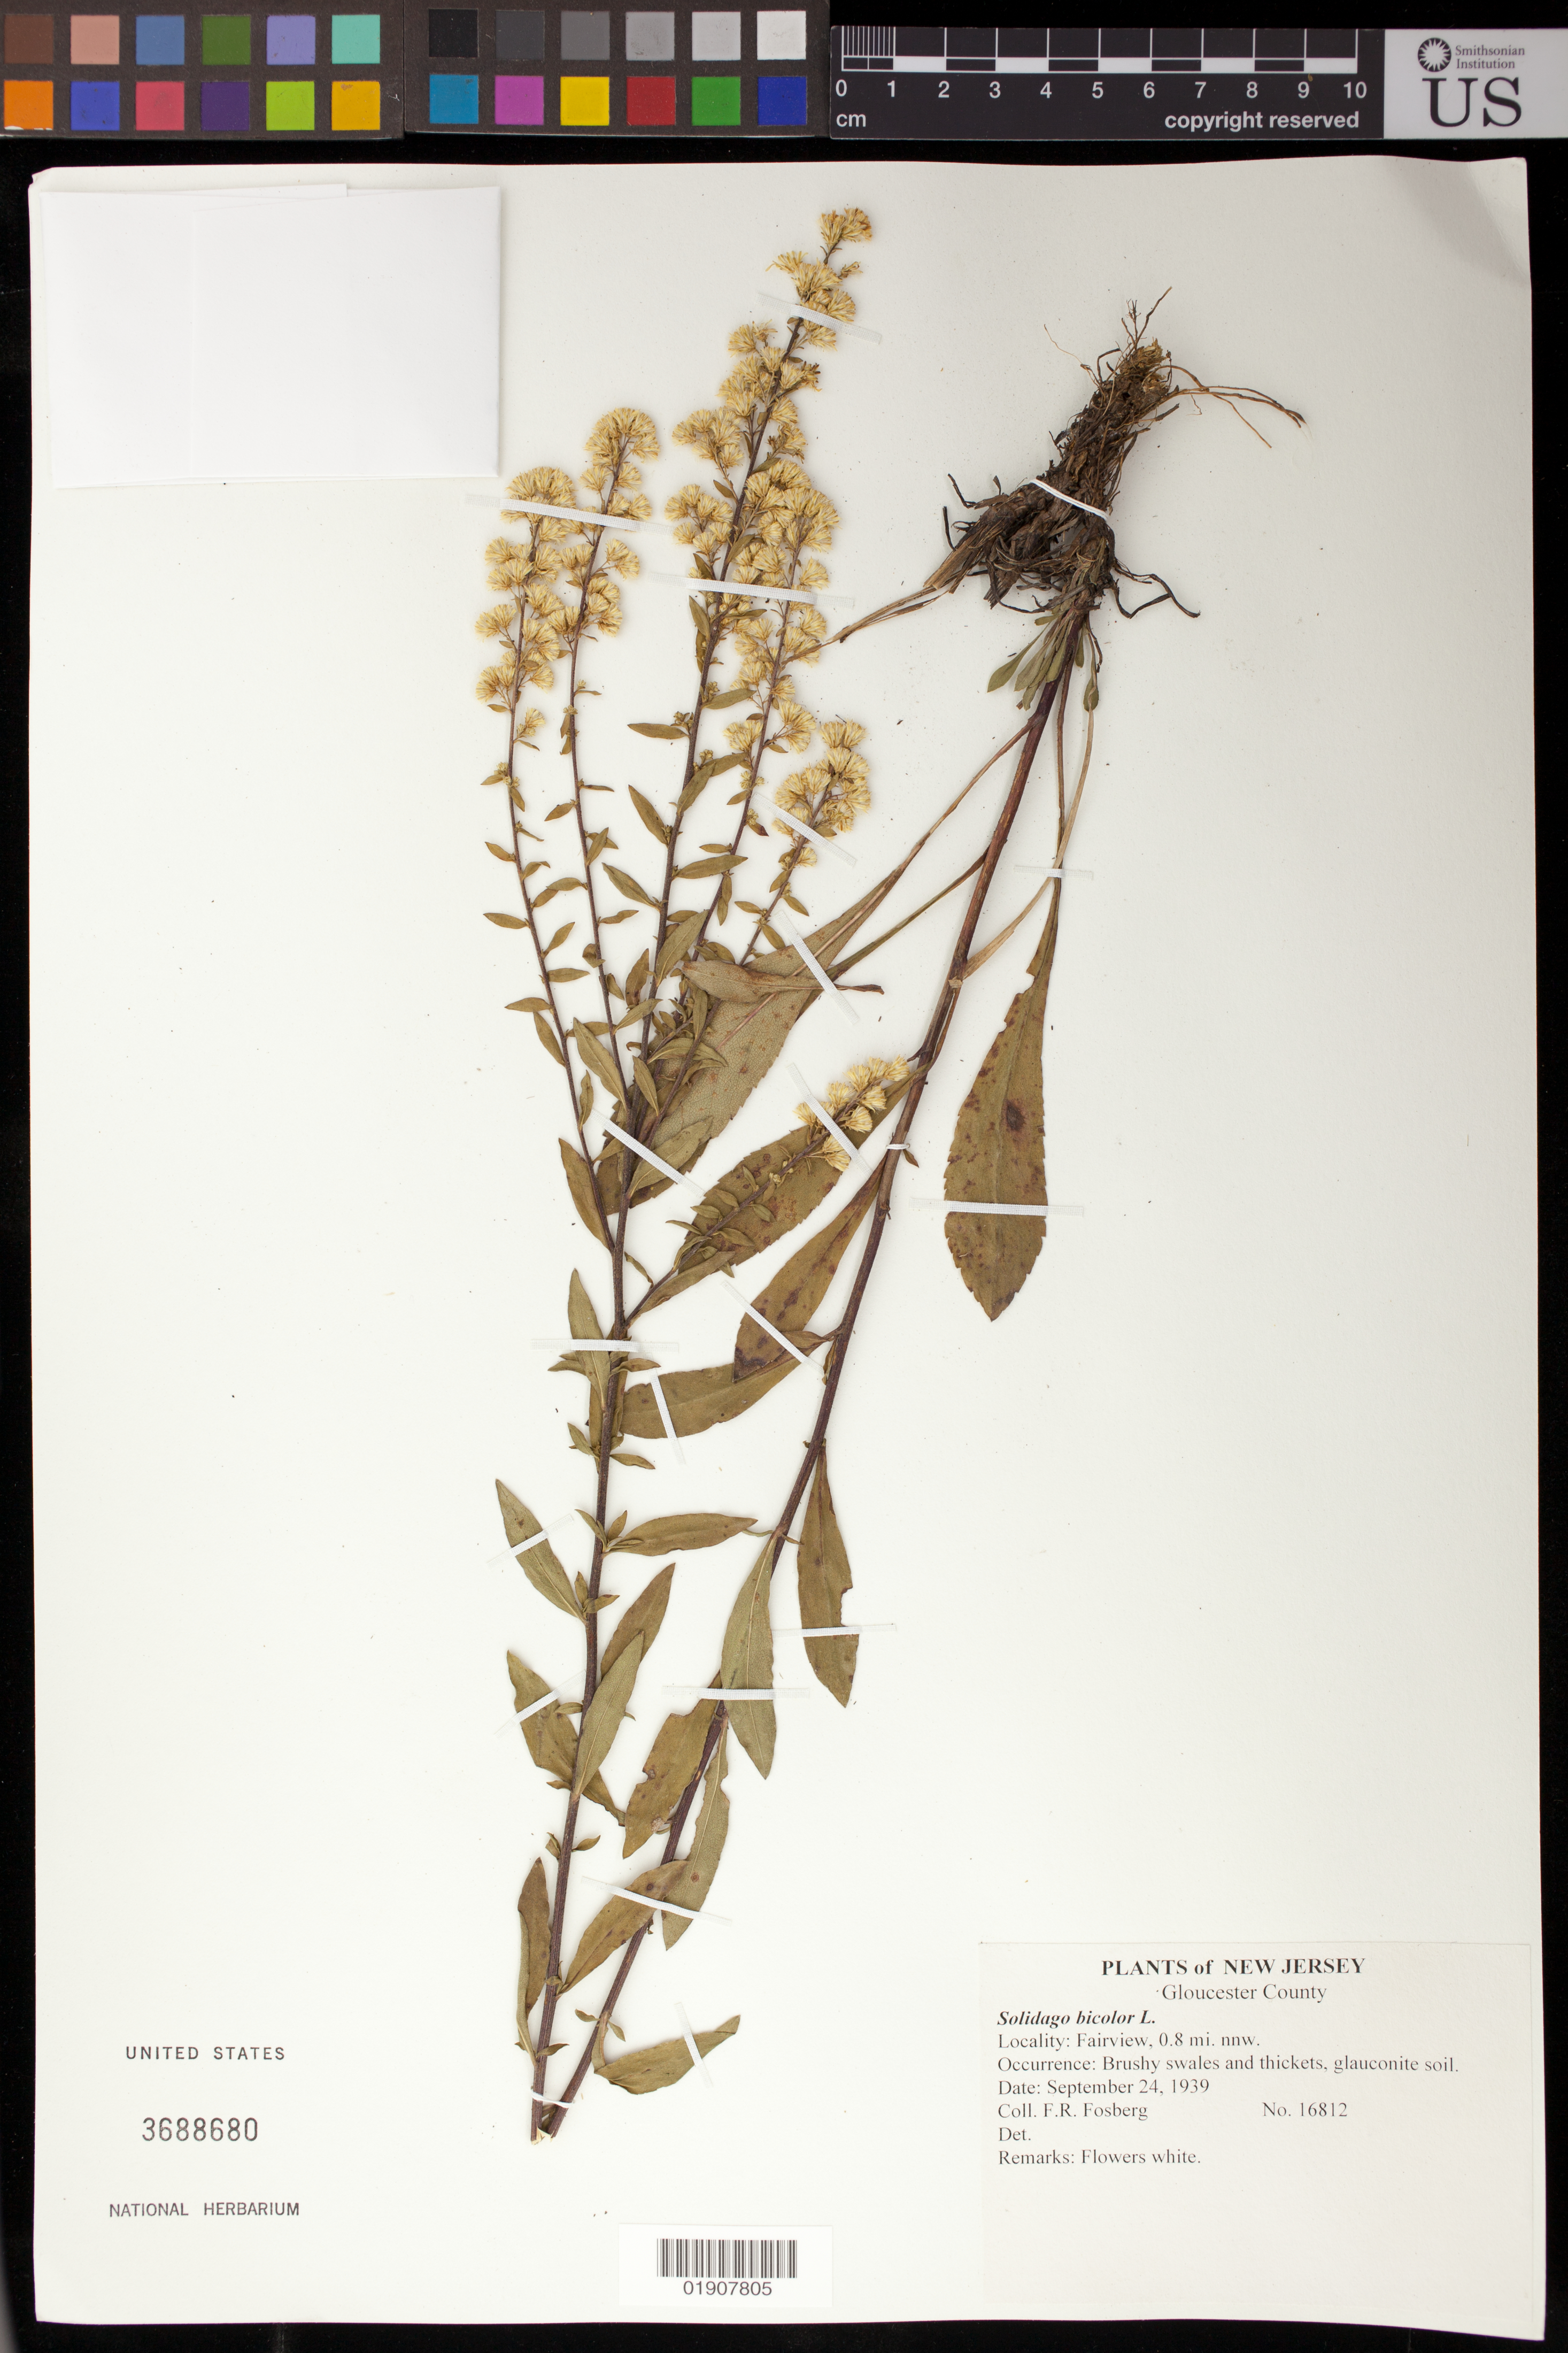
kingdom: Plantae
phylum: Tracheophyta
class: Magnoliopsida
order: Asterales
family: Asteraceae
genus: Solidago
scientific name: Solidago bicolor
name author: L.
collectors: F. R. Fosberg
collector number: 16812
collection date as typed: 24 Sep 1939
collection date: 1939-09-24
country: United States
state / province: New Jersey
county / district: Gloucester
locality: Fairview, 0.8 mi. NNW.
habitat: Brushy swales and thickets, glauconite soil.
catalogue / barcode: US 3688680